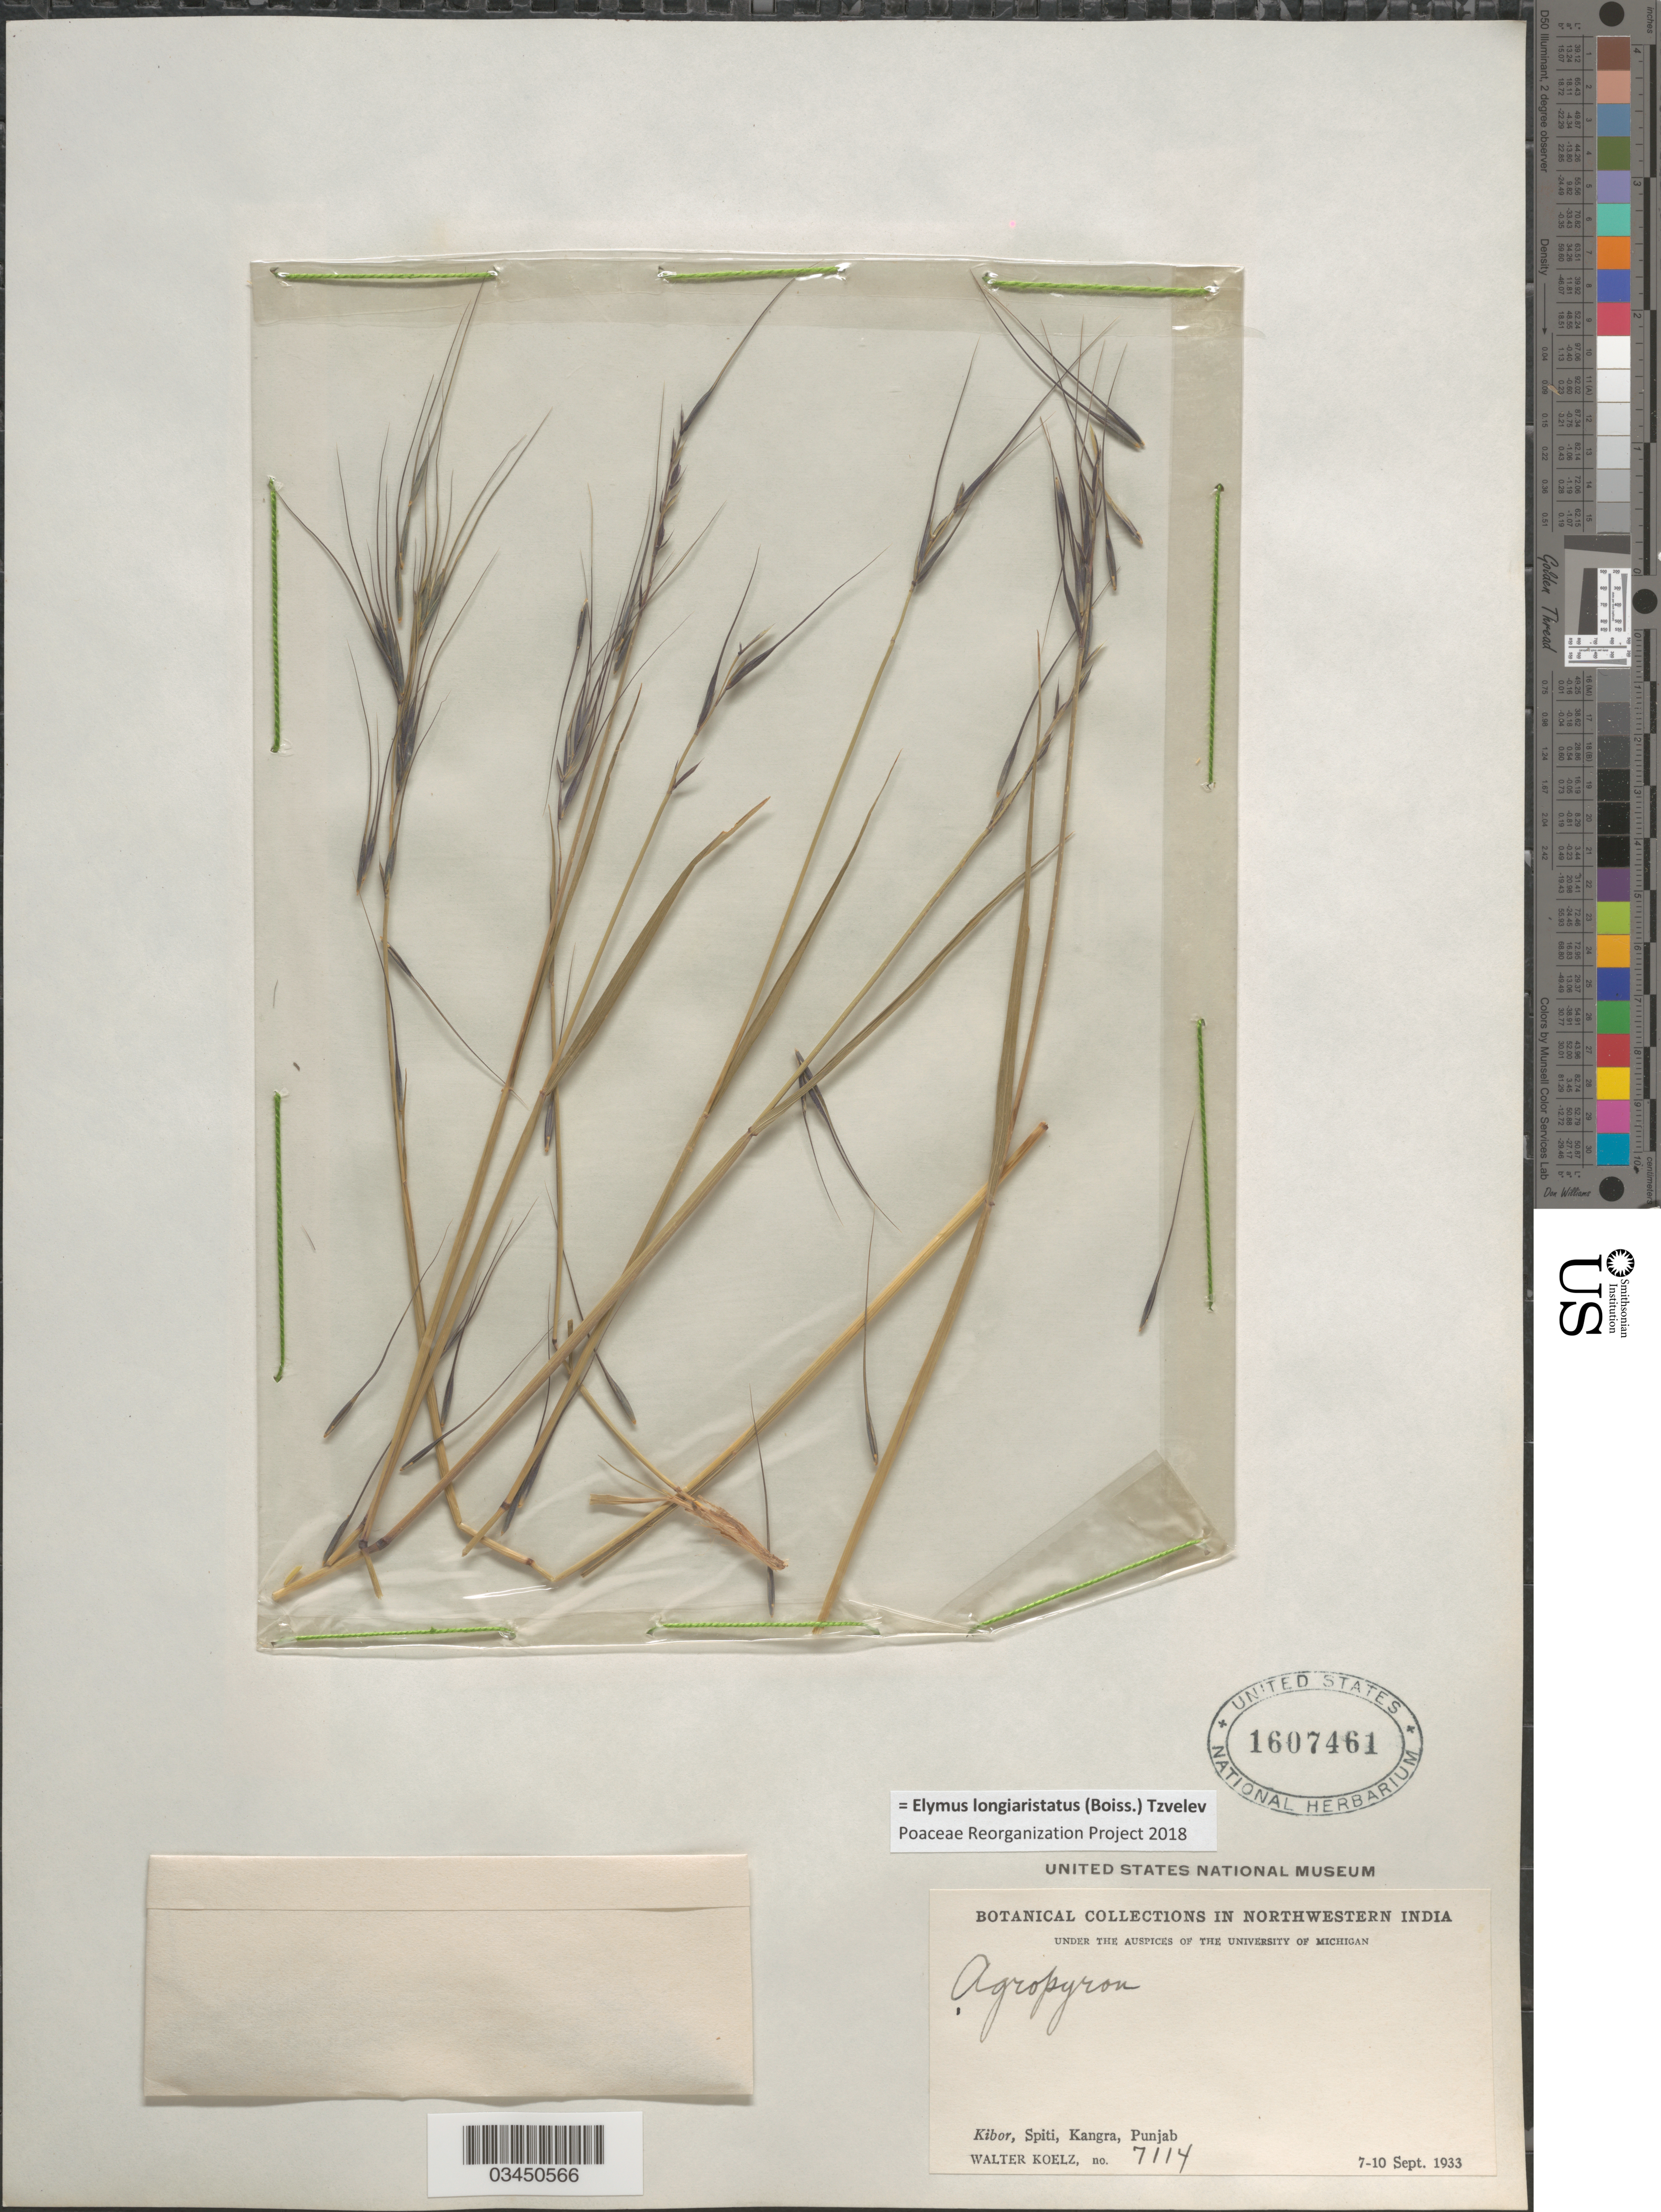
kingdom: Plantae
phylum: Tracheophyta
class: Liliopsida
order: Poales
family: Poaceae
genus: Elymus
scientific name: Elymus longiaristatus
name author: (Boiss.) Tzvelev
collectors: W. N. Koelz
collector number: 7114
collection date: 1933-09-07/1933-09-10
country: India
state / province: Punjab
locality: Northwestern India. Kibor, Spiti, Kangra.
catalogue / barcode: US 1607461